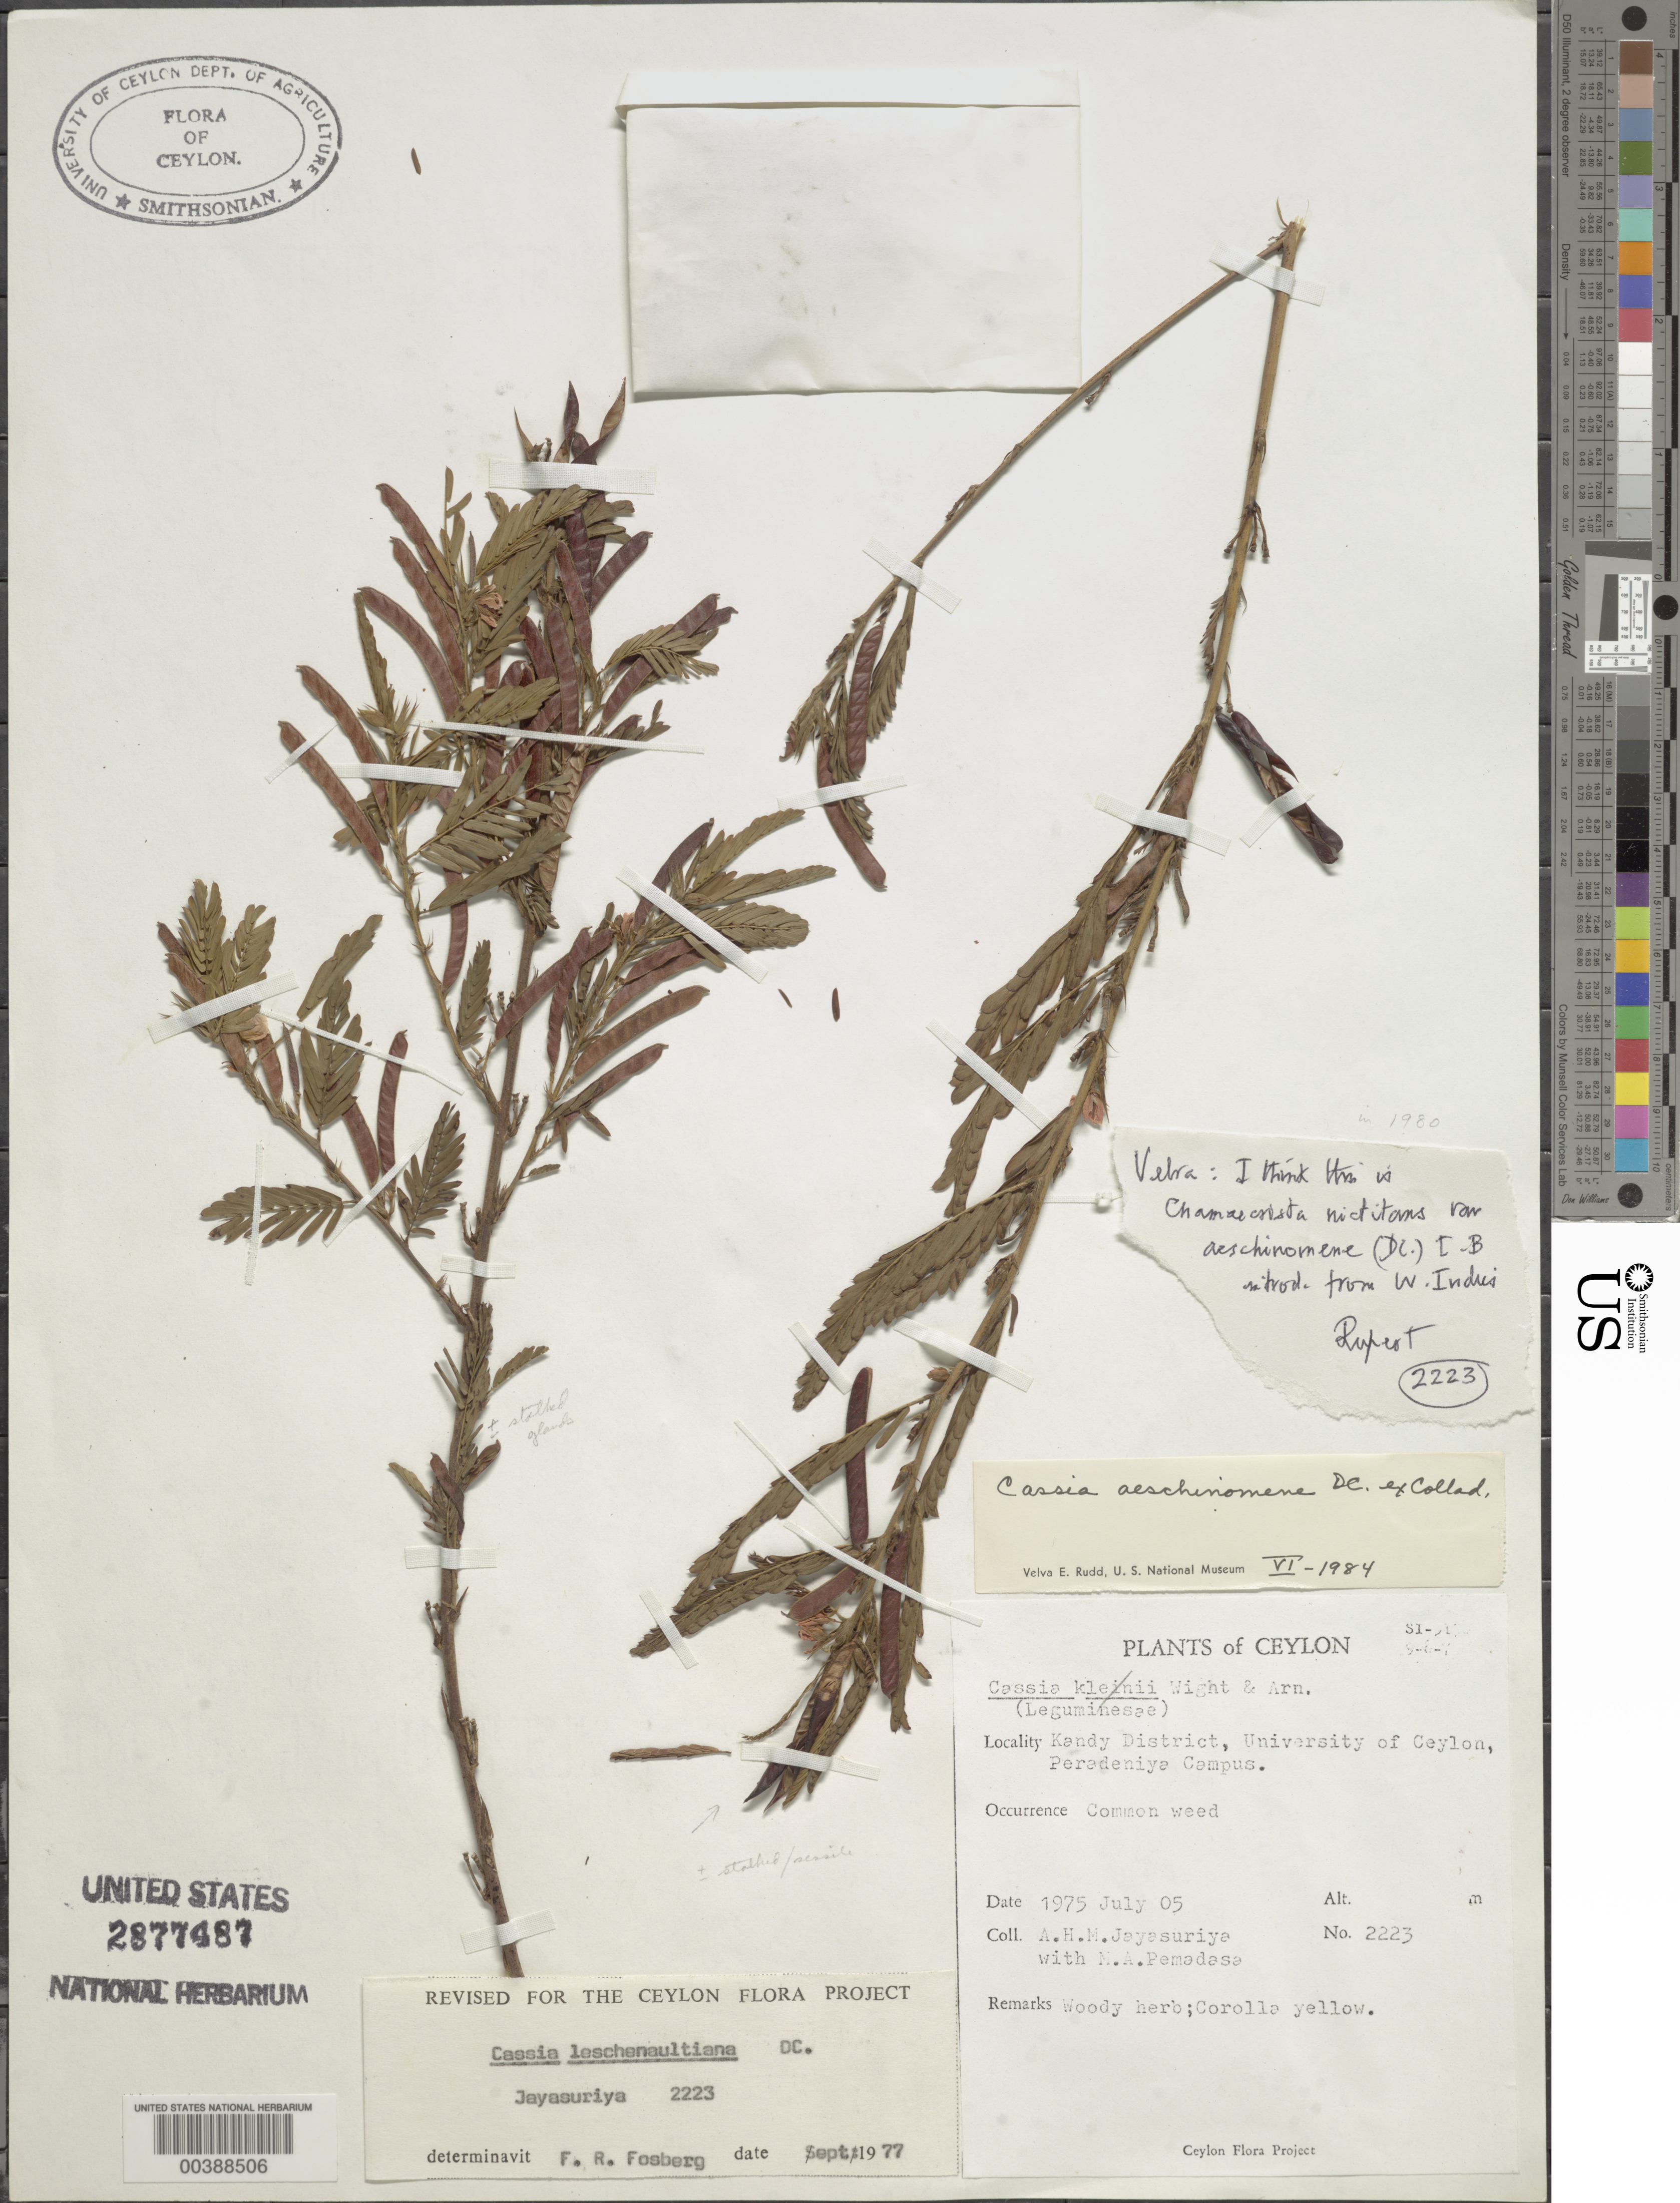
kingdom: Plantae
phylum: Tracheophyta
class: Magnoliopsida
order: Fabales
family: Fabaceae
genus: Chamaecrista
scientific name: Chamaecrista nictitans var. glabrata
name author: (Vogel) H.S. Irwin & Barneby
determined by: Strong, Mark T., (BOT), Smithsonian Institution - National Museum of Natural History (UNITED STATES)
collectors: A. H. Jayasuriya & M. Pemadasa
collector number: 2223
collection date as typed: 05 Jul 1975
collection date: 1975-07-05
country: Sri Lanka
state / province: Central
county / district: Kandy Dist.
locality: University of ceylon, peradeniya campus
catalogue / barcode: US 2877487